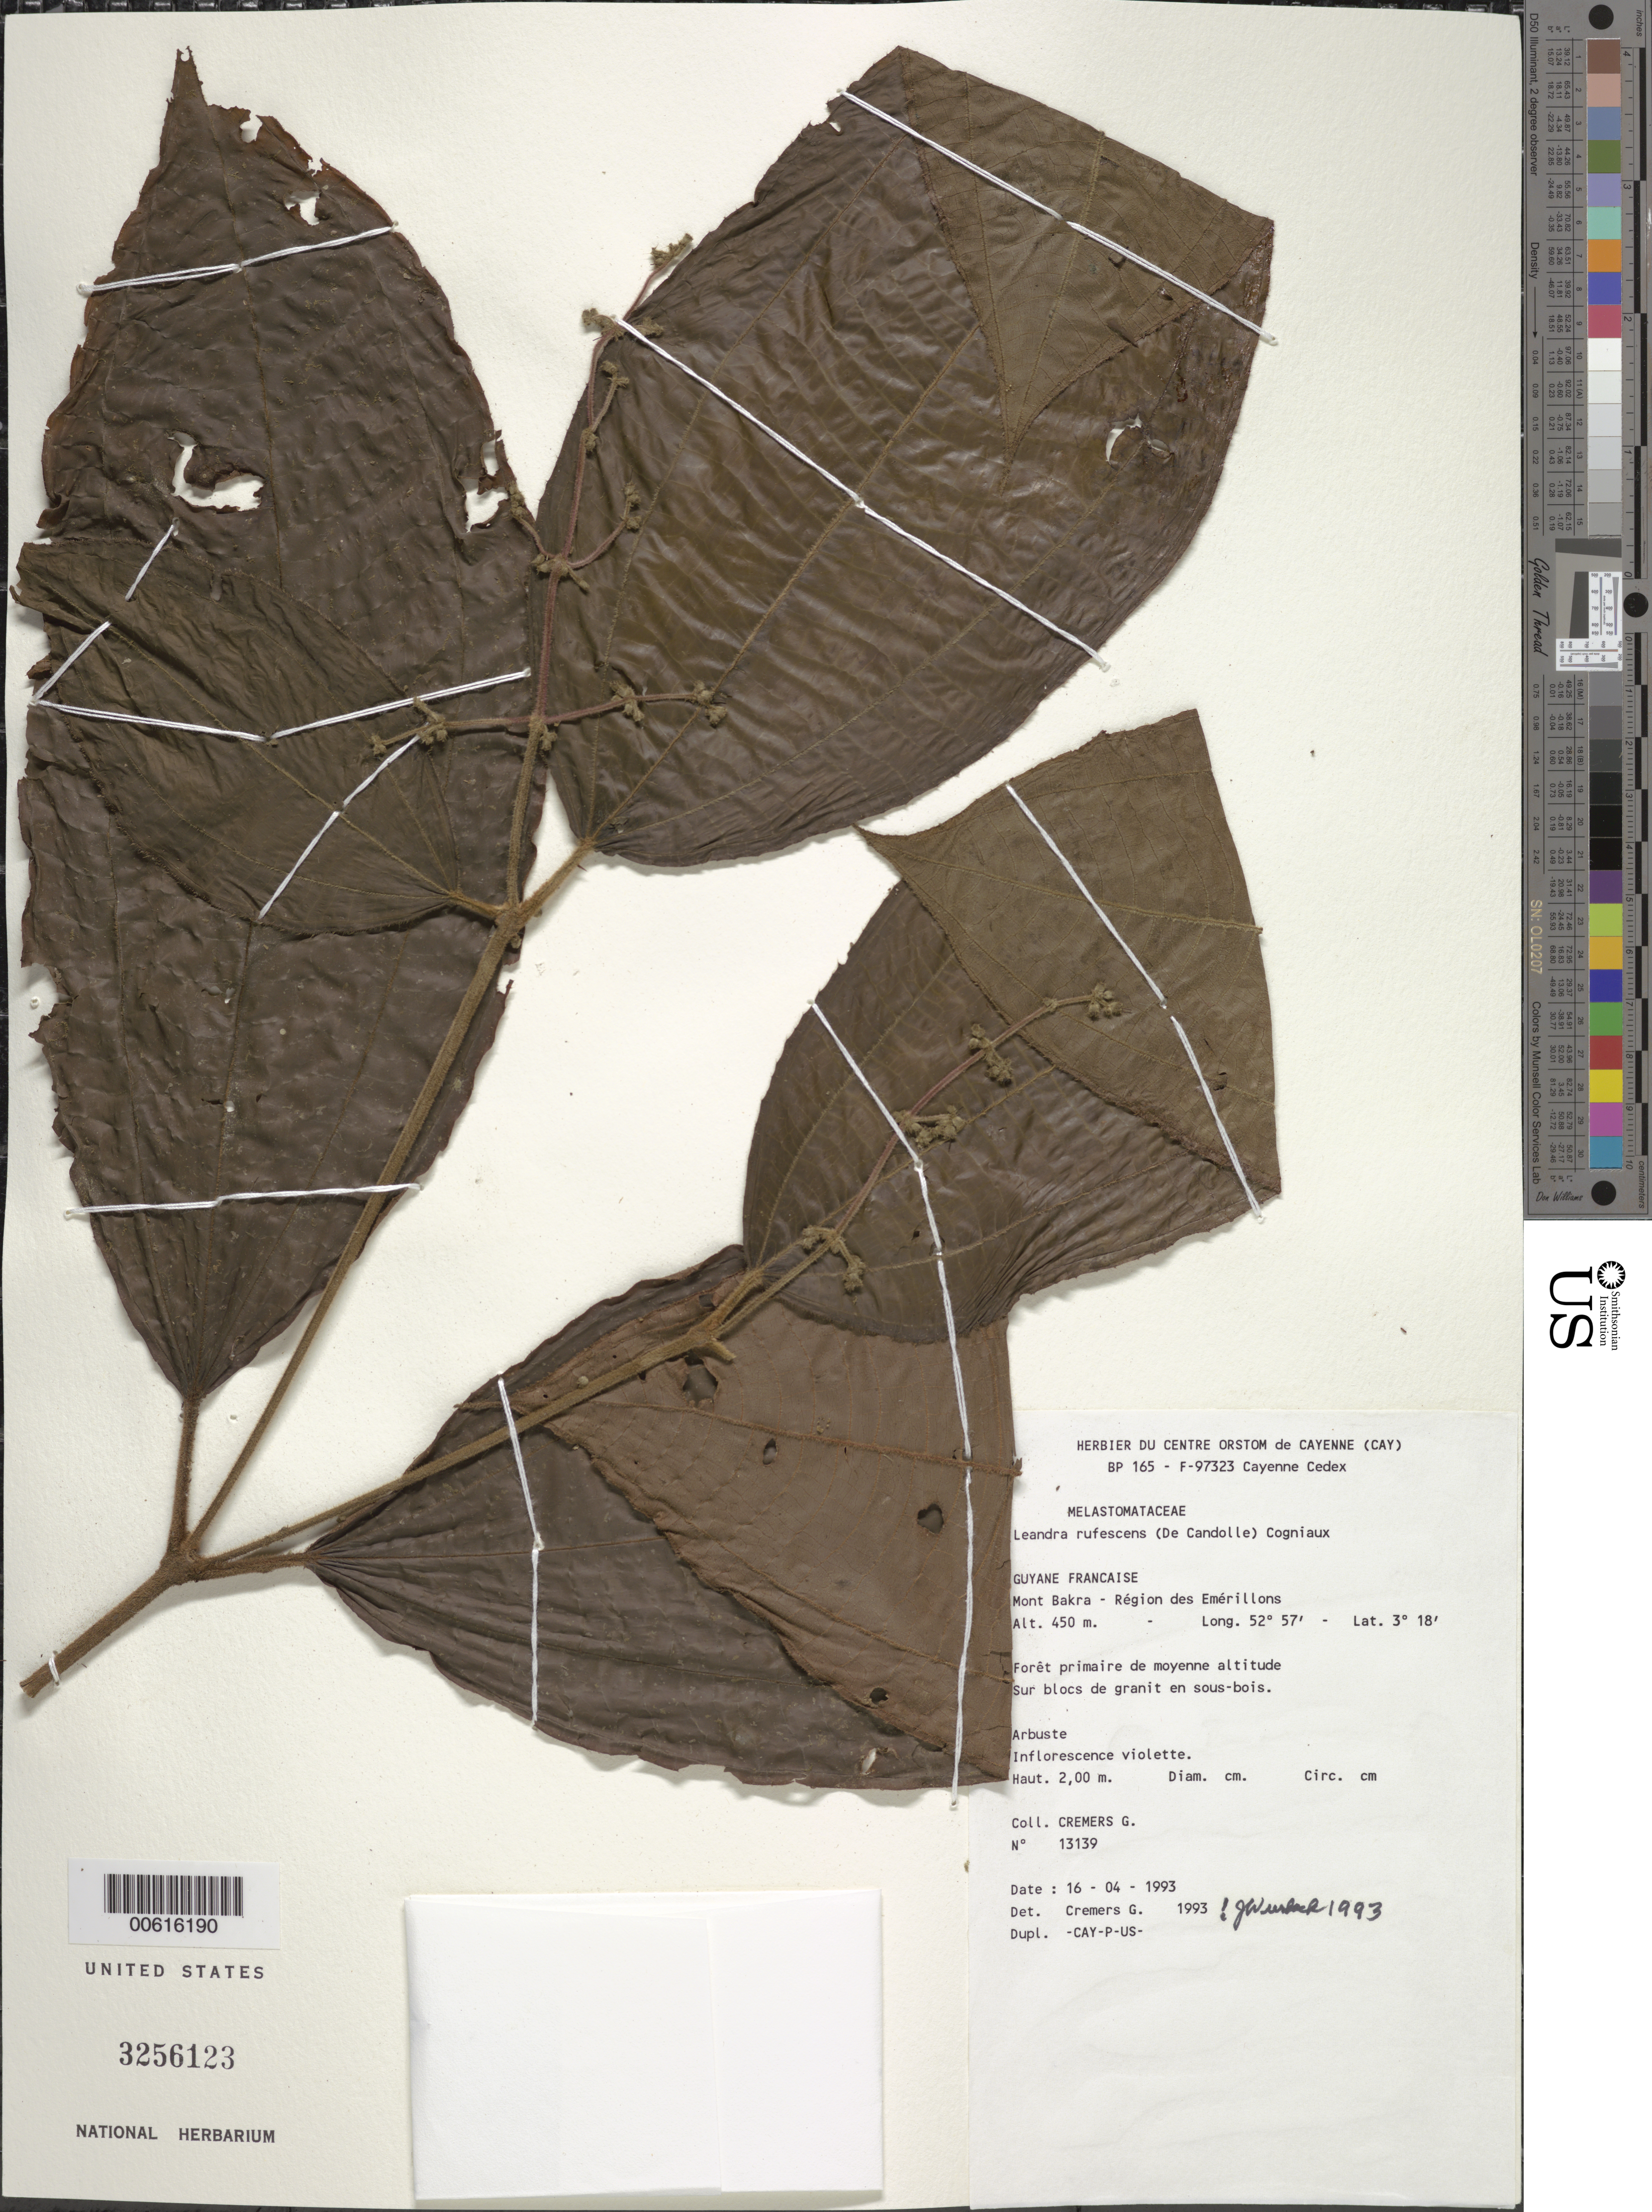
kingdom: Plantae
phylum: Tracheophyta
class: Magnoliopsida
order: Myrtales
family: Melastomataceae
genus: Leandra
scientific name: Leandra rufescens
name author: (DC.) Cogn.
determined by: Wurdack, John J., (US), US (UNITED STATES)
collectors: G. Cremers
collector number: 13139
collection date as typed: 16-Apr-93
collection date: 1993-04-16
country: French Guiana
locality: Mont Bakra, région des Emérillons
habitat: Foret primaire de moyenne altitude. Sur blcs de granit en sous-bois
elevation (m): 450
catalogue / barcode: US 3256123